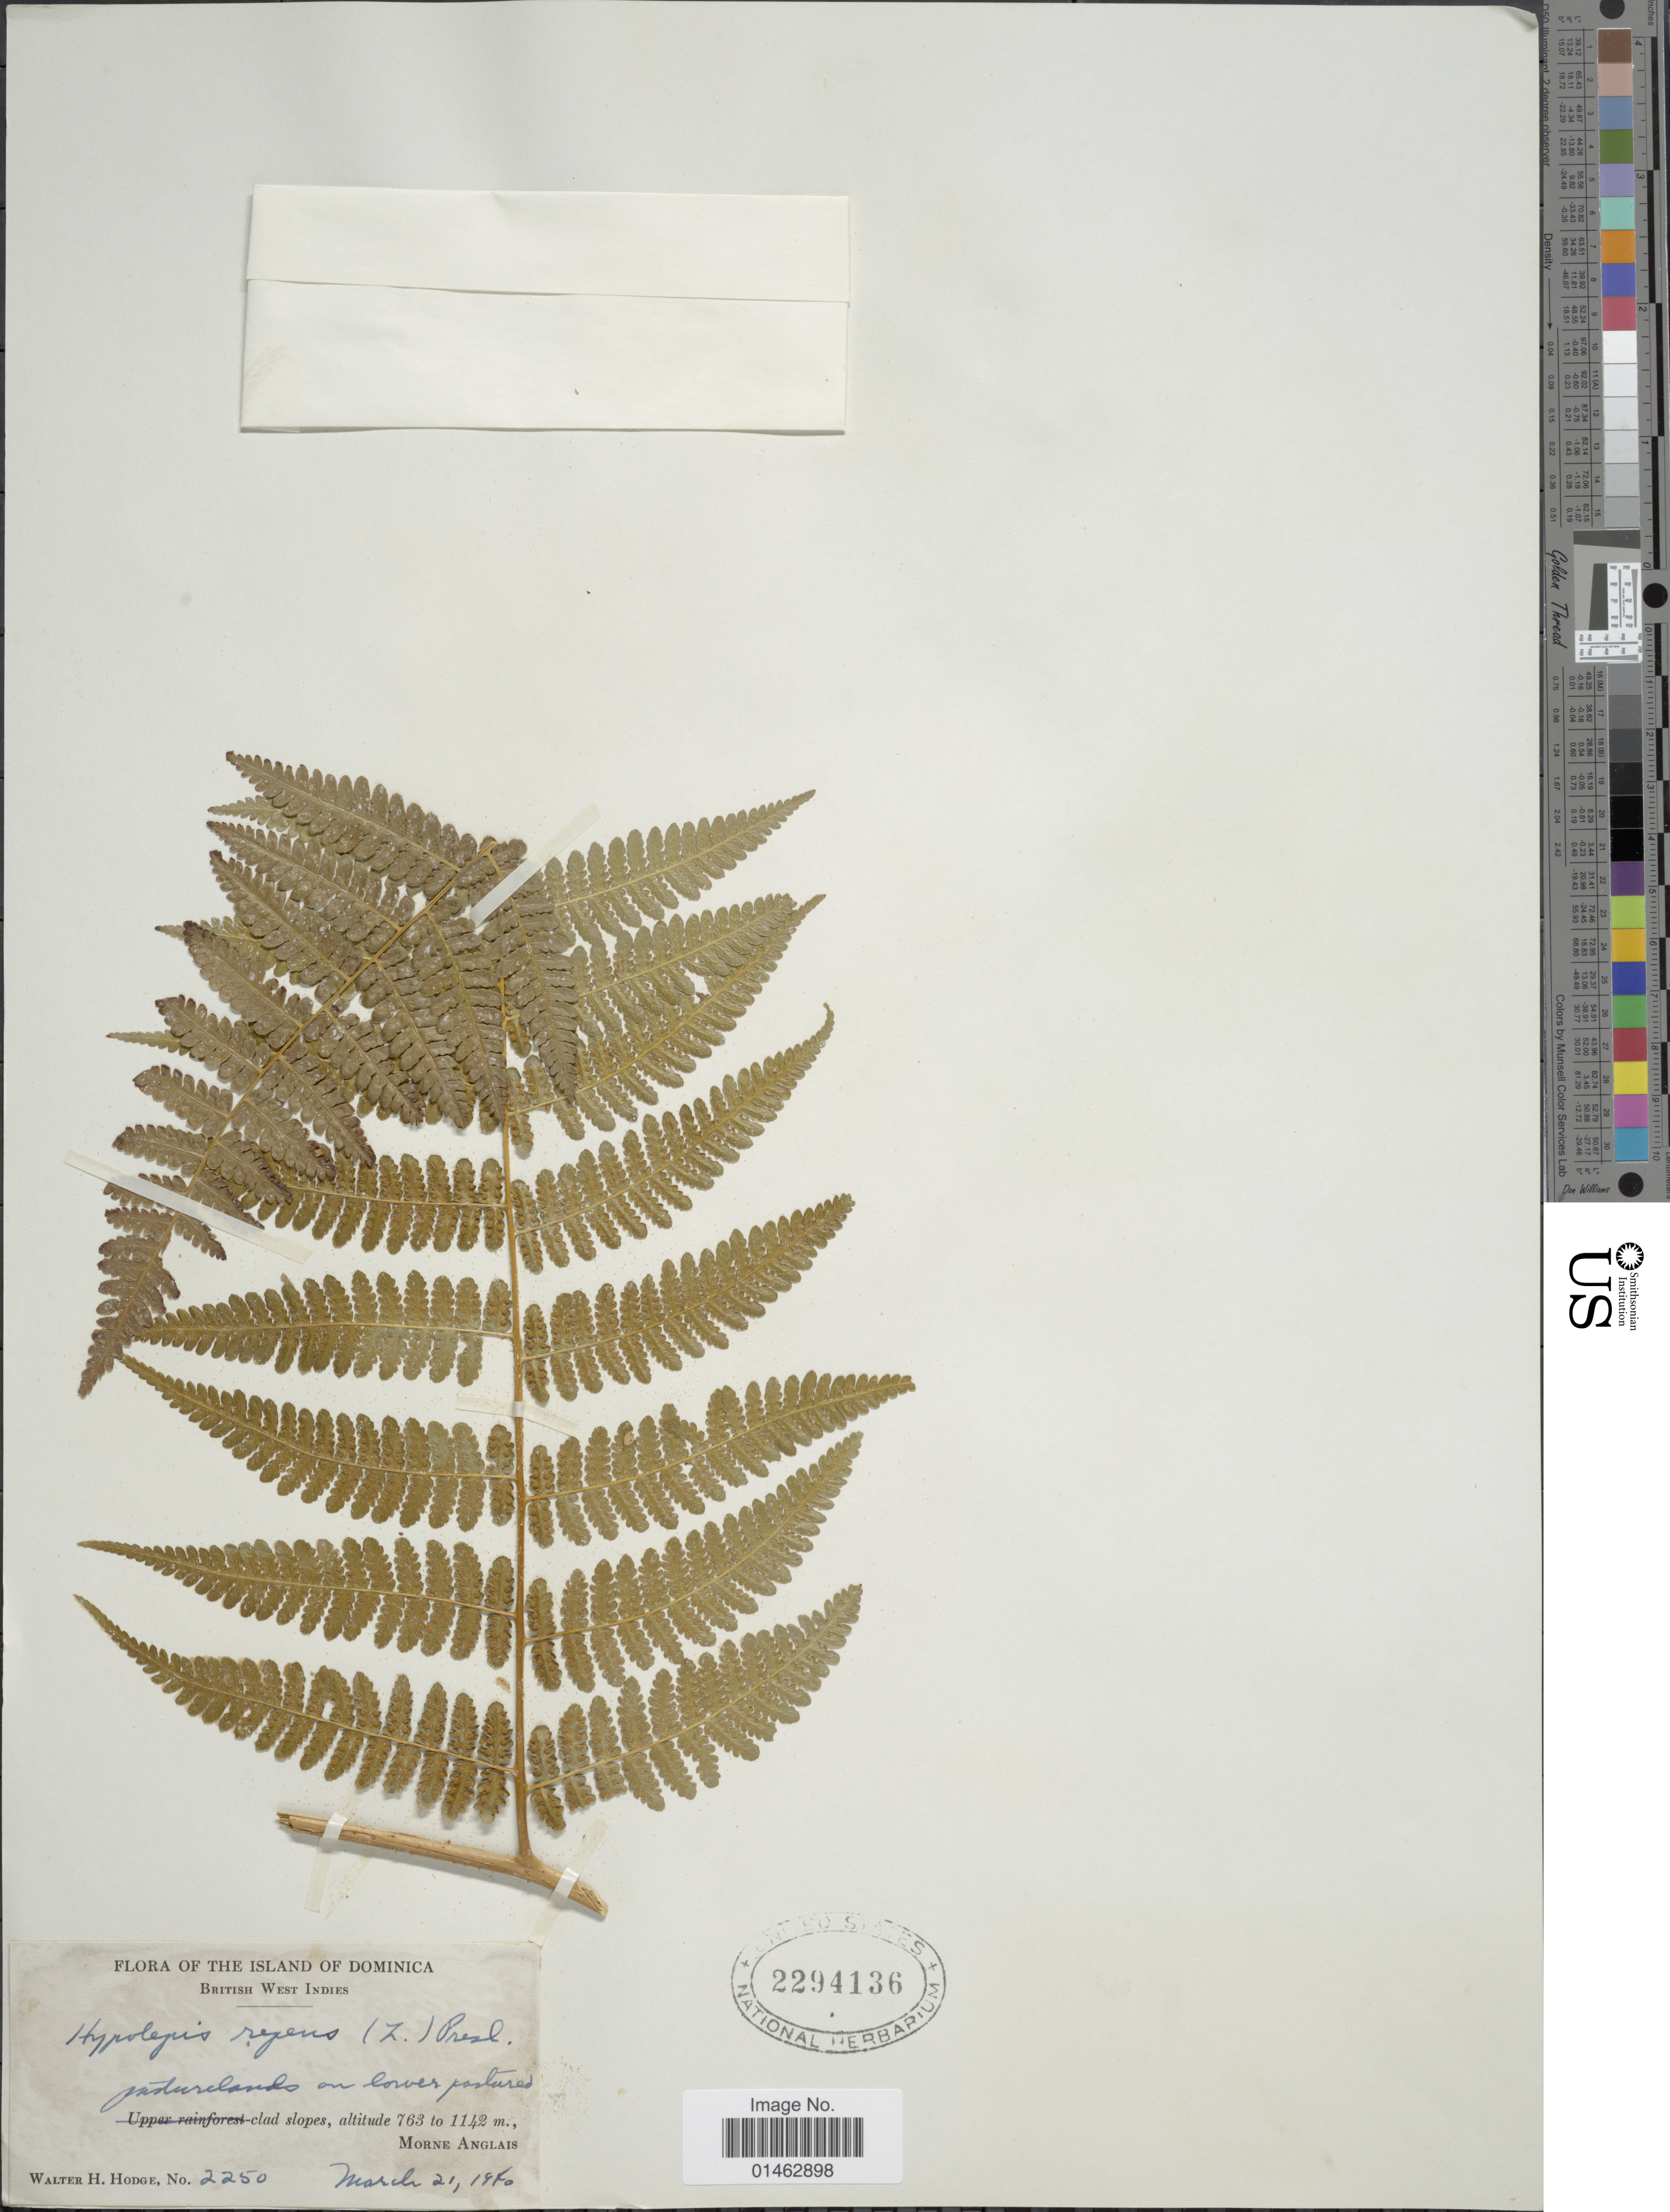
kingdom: Plantae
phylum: Tracheophyta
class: Polypodiopsida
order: Polypodiales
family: Dennstaedtiaceae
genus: Hypolepis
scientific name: Hypolepis repens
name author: (L.) C. Presl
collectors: W. Hodge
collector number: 2250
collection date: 1960-03-21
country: Dominica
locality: The Island of Dominica, British West Indies, Morne Anglais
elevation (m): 763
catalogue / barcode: US 2294136